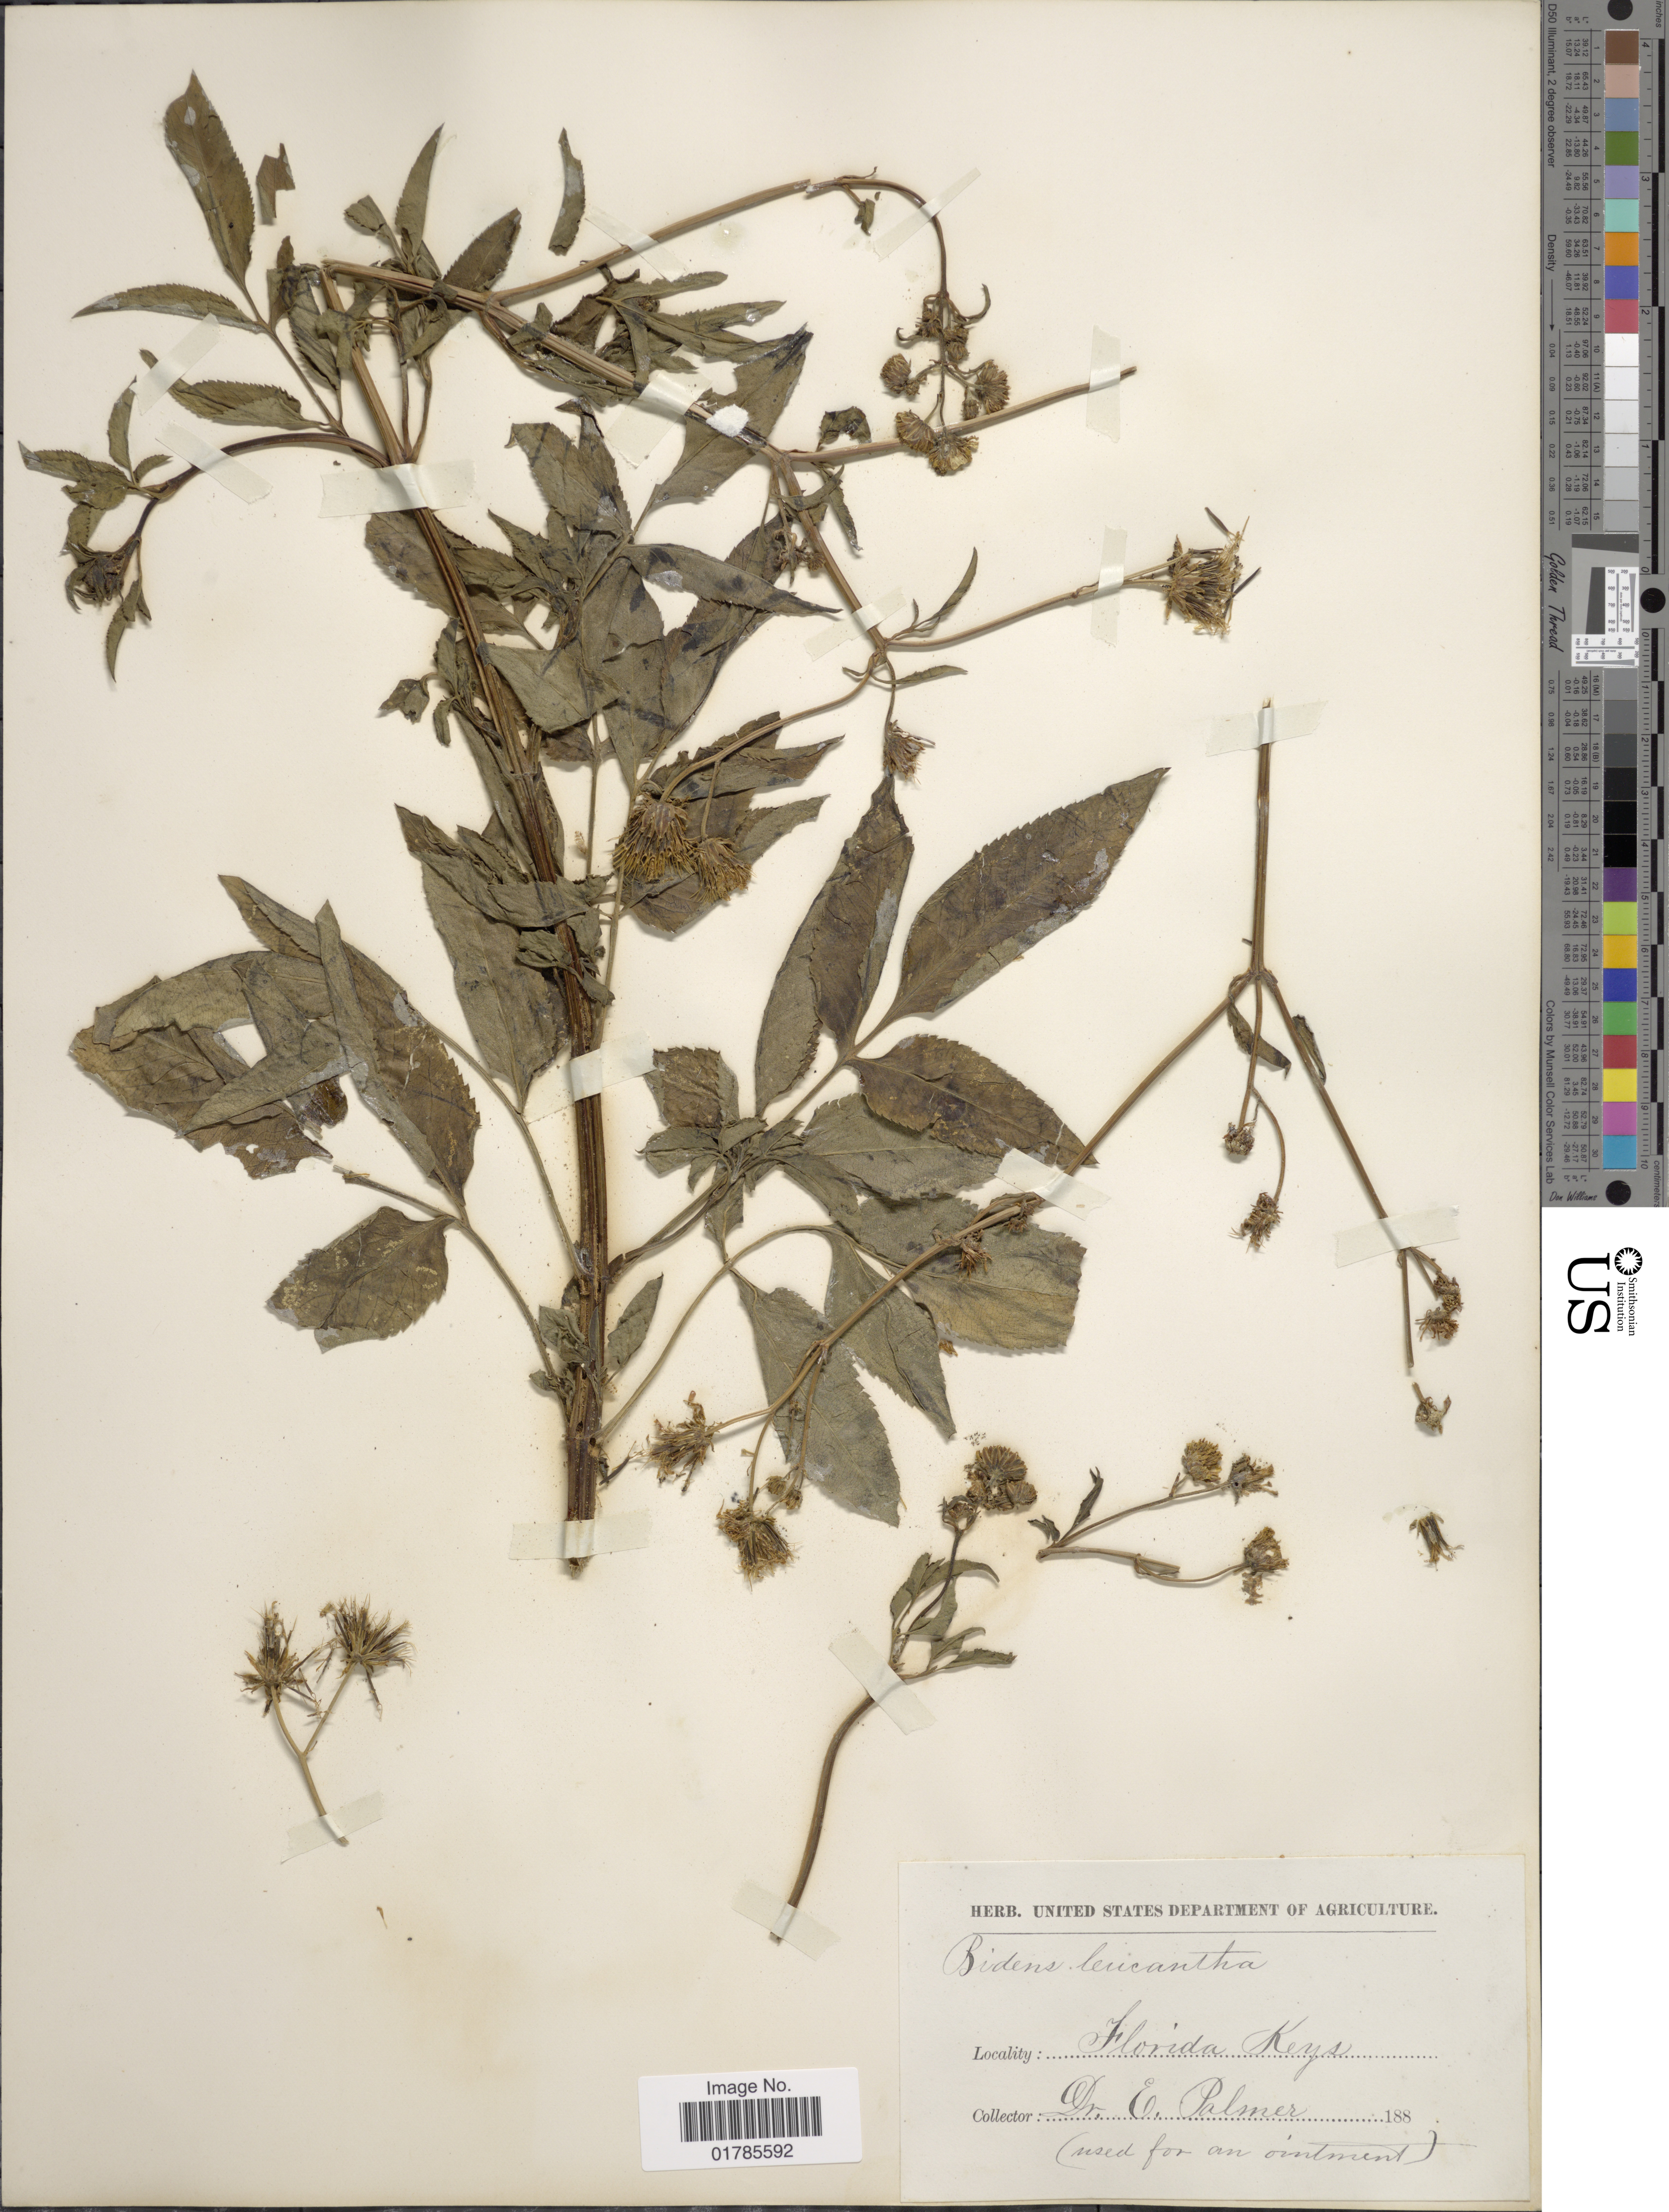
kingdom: Plantae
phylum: Tracheophyta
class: Magnoliopsida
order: Asterales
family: Asteraceae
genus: Bidens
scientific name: Bidens alba var. radiata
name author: (Sch. Bip.) R.E. Ballard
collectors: E. Palmer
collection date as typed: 188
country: United States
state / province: Florida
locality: Florida Keys